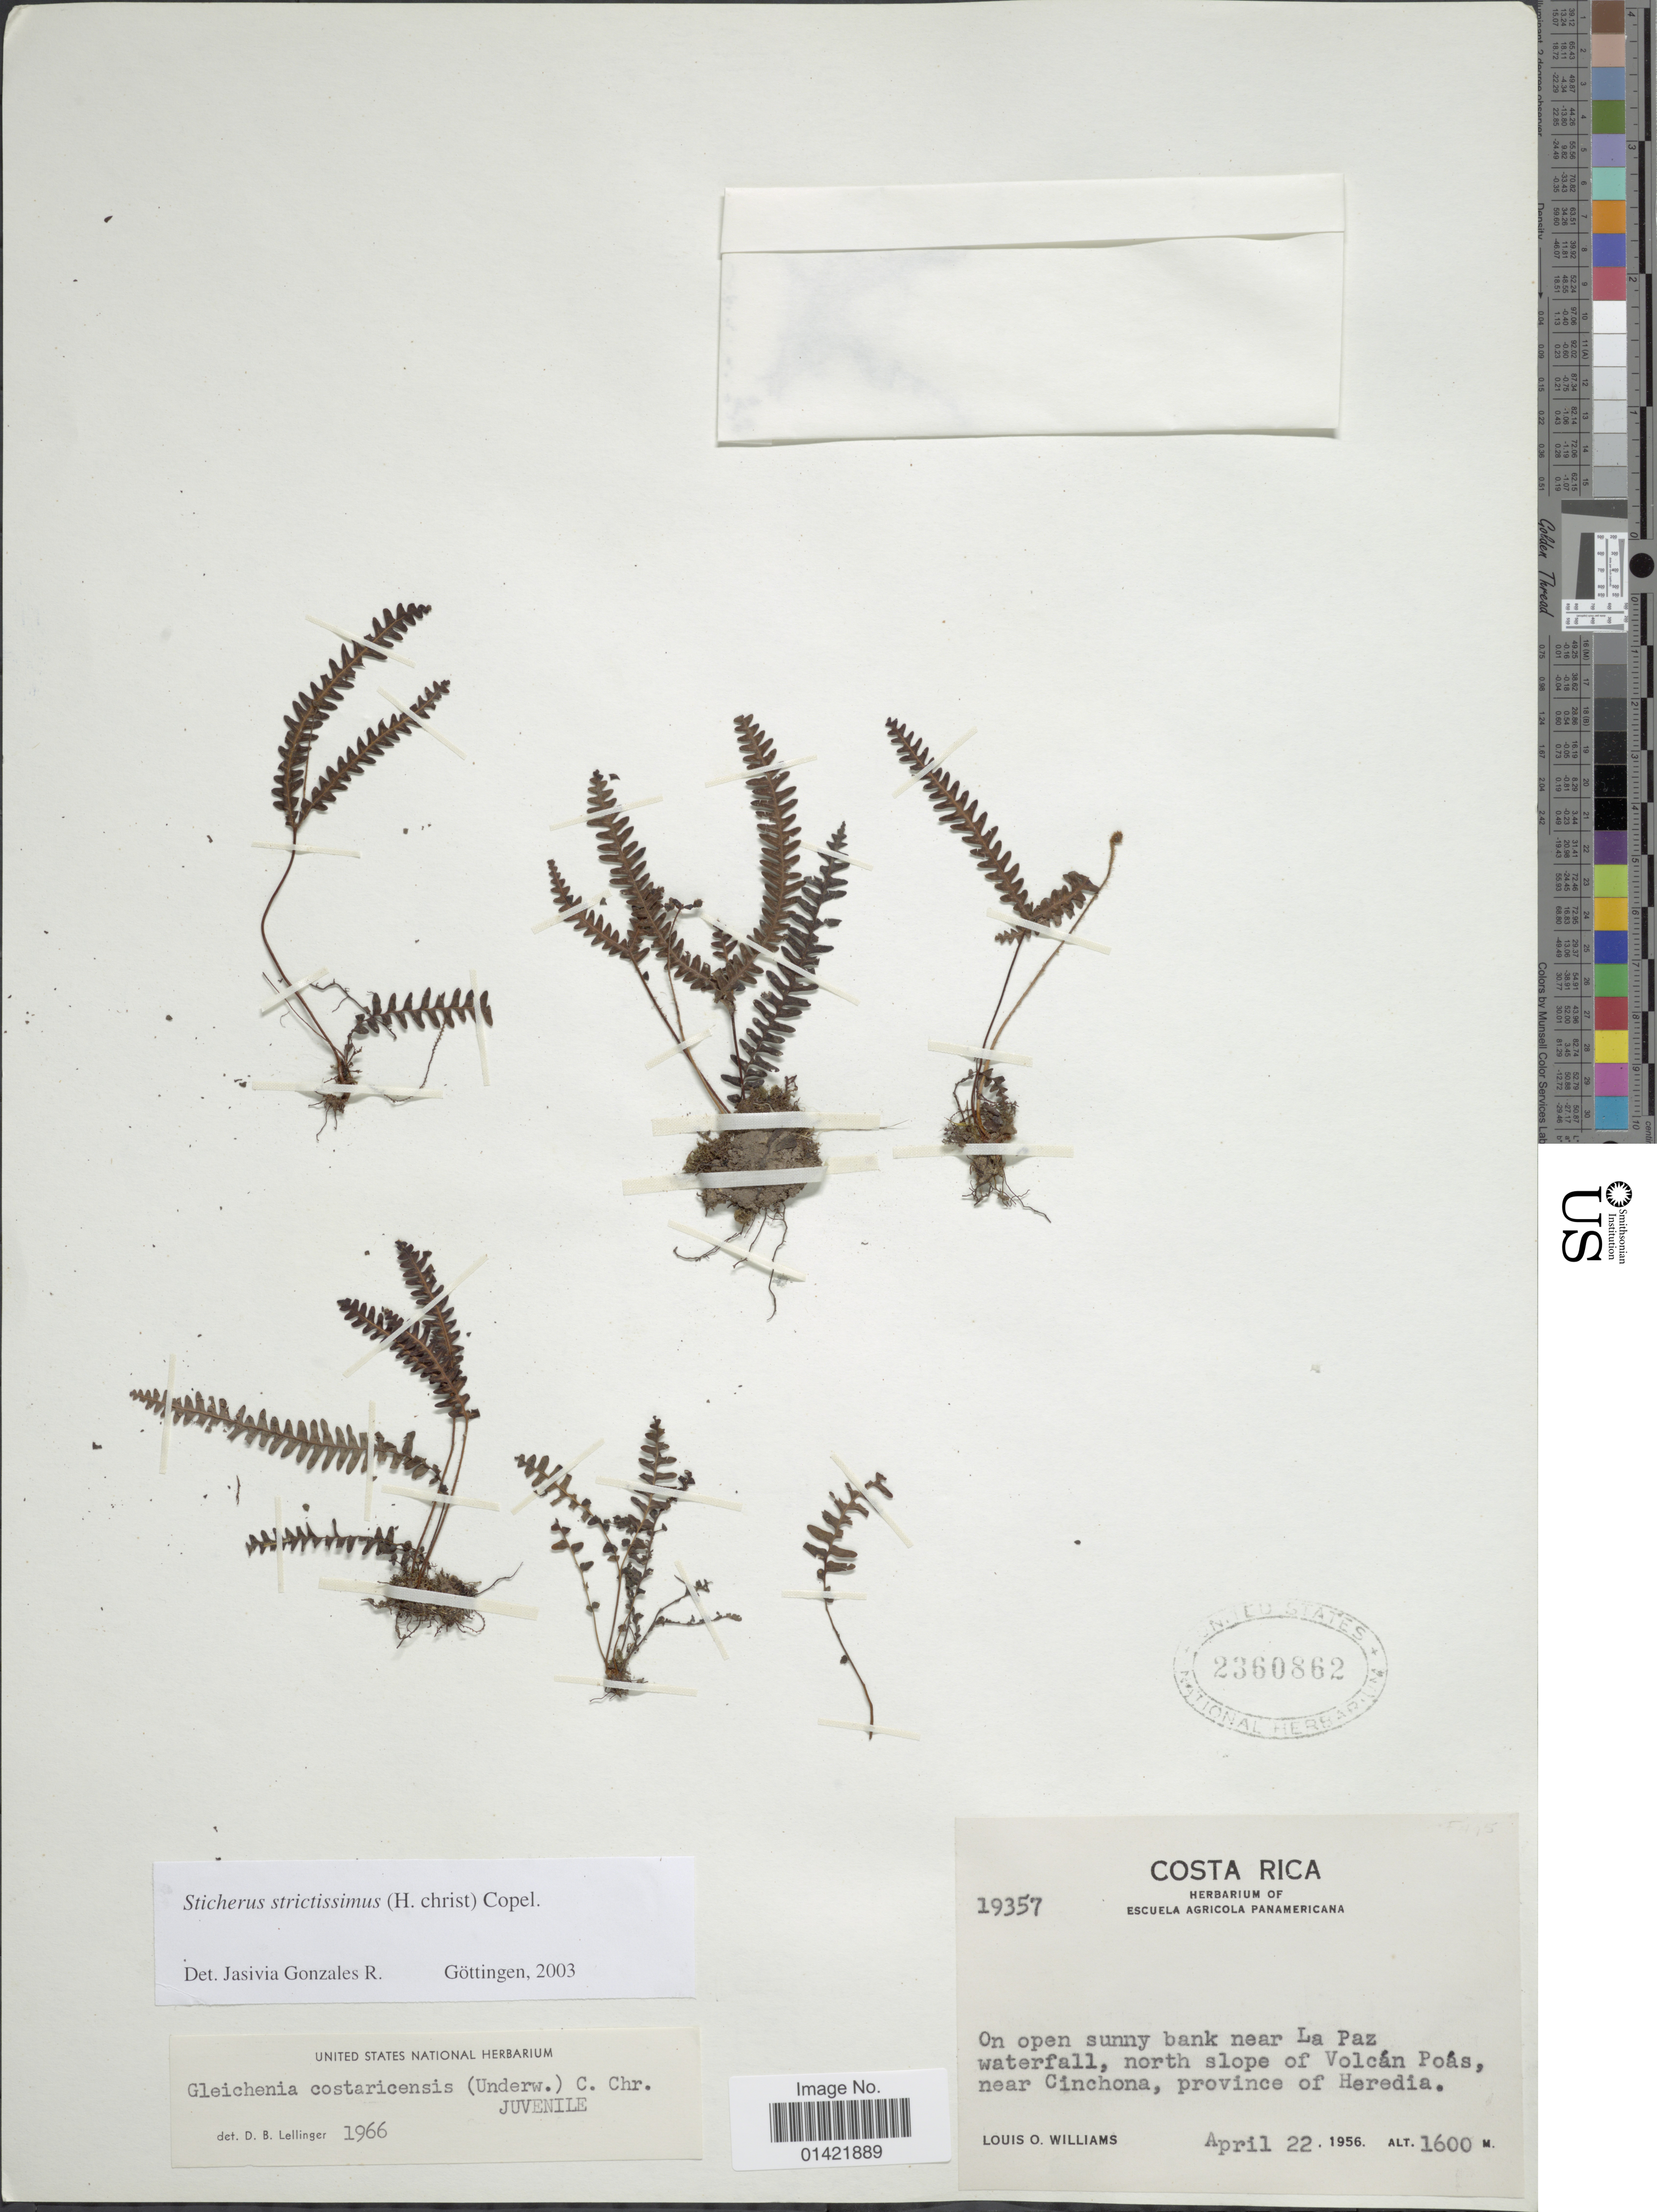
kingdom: Plantae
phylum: Tracheophyta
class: Polypodiopsida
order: Gleicheniales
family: Gleicheniaceae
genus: Sticherus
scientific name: Sticherus rubiginosus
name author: (Mett.) Nakai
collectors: L. O. Williams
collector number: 19357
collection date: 1956-04-22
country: Costa Rica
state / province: Heredia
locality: On open sunny bank near La Paz waterfall, north slope of Volcan Poas, near Cinchona, province of Heredia.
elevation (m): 1600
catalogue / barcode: US 2360862